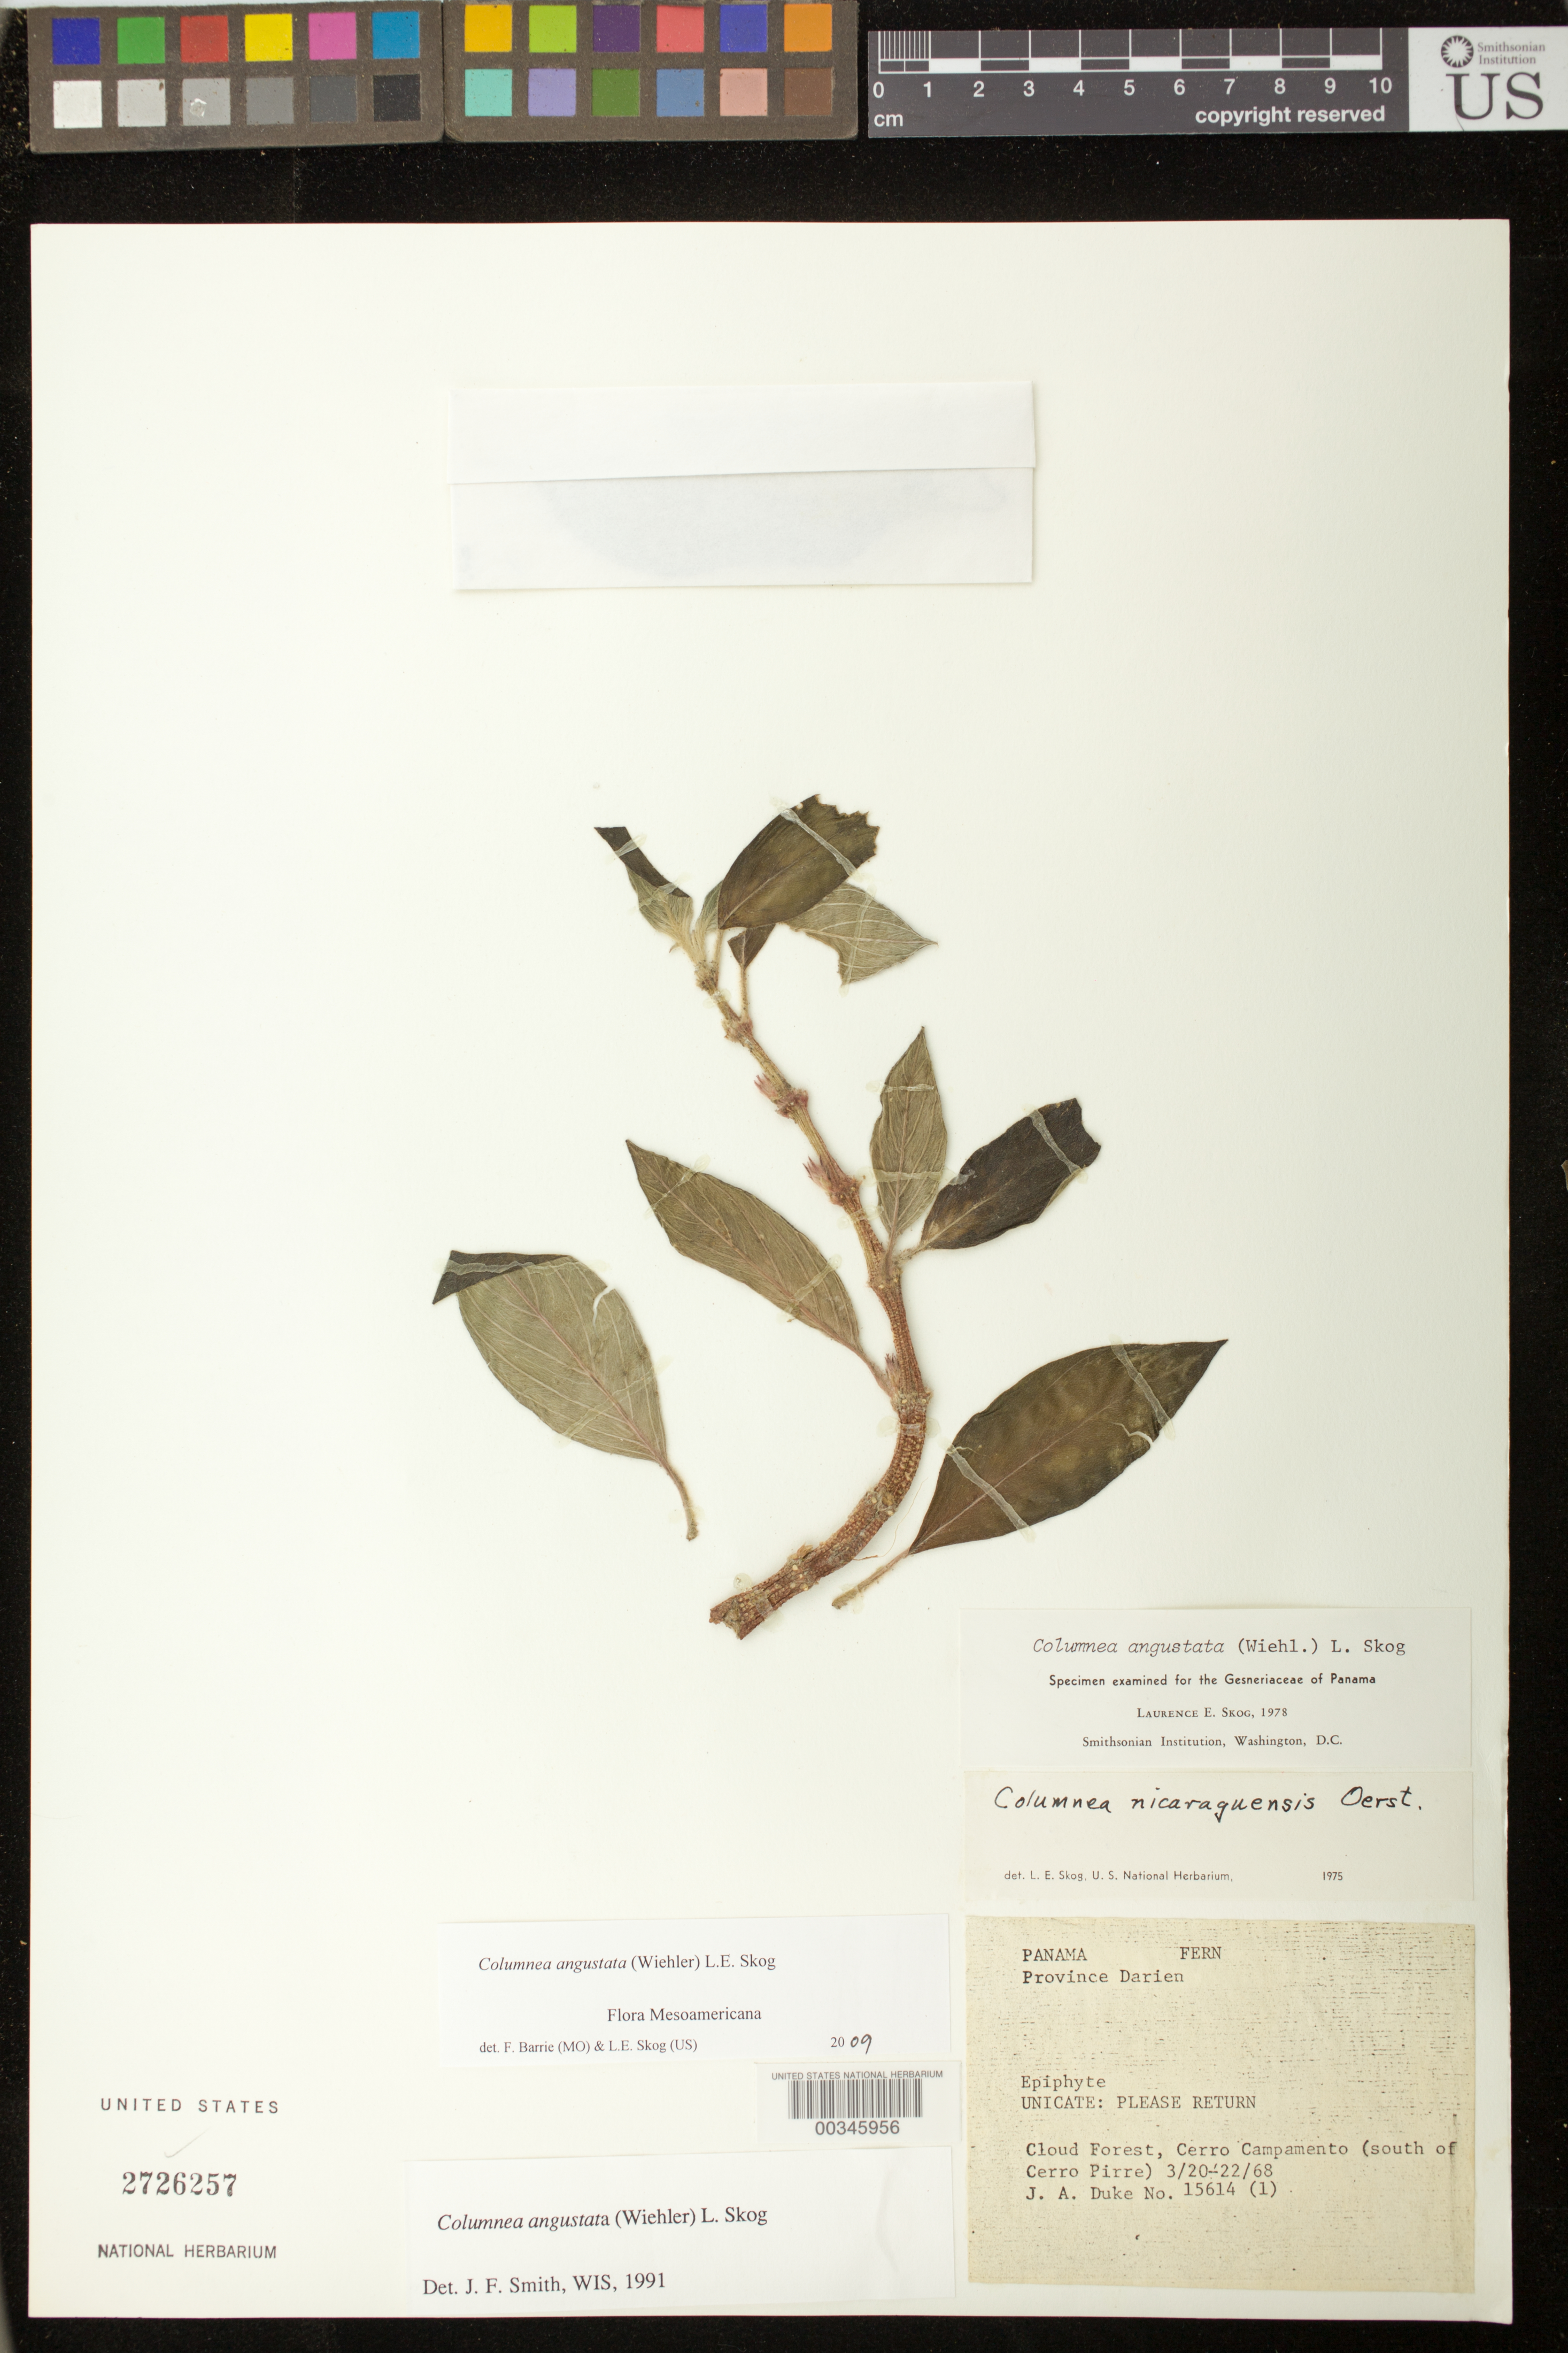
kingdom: Plantae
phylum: Tracheophyta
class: Magnoliopsida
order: Lamiales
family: Gesneriaceae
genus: Columnea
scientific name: Columnea angustata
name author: (Wiehler) L.E. Skog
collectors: J. A. Duke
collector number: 15614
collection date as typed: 20-22 Mar 1968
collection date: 1968-03-20/1968-03-22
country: Panama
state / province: Darién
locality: Cerro Campamento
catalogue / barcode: US 2726257